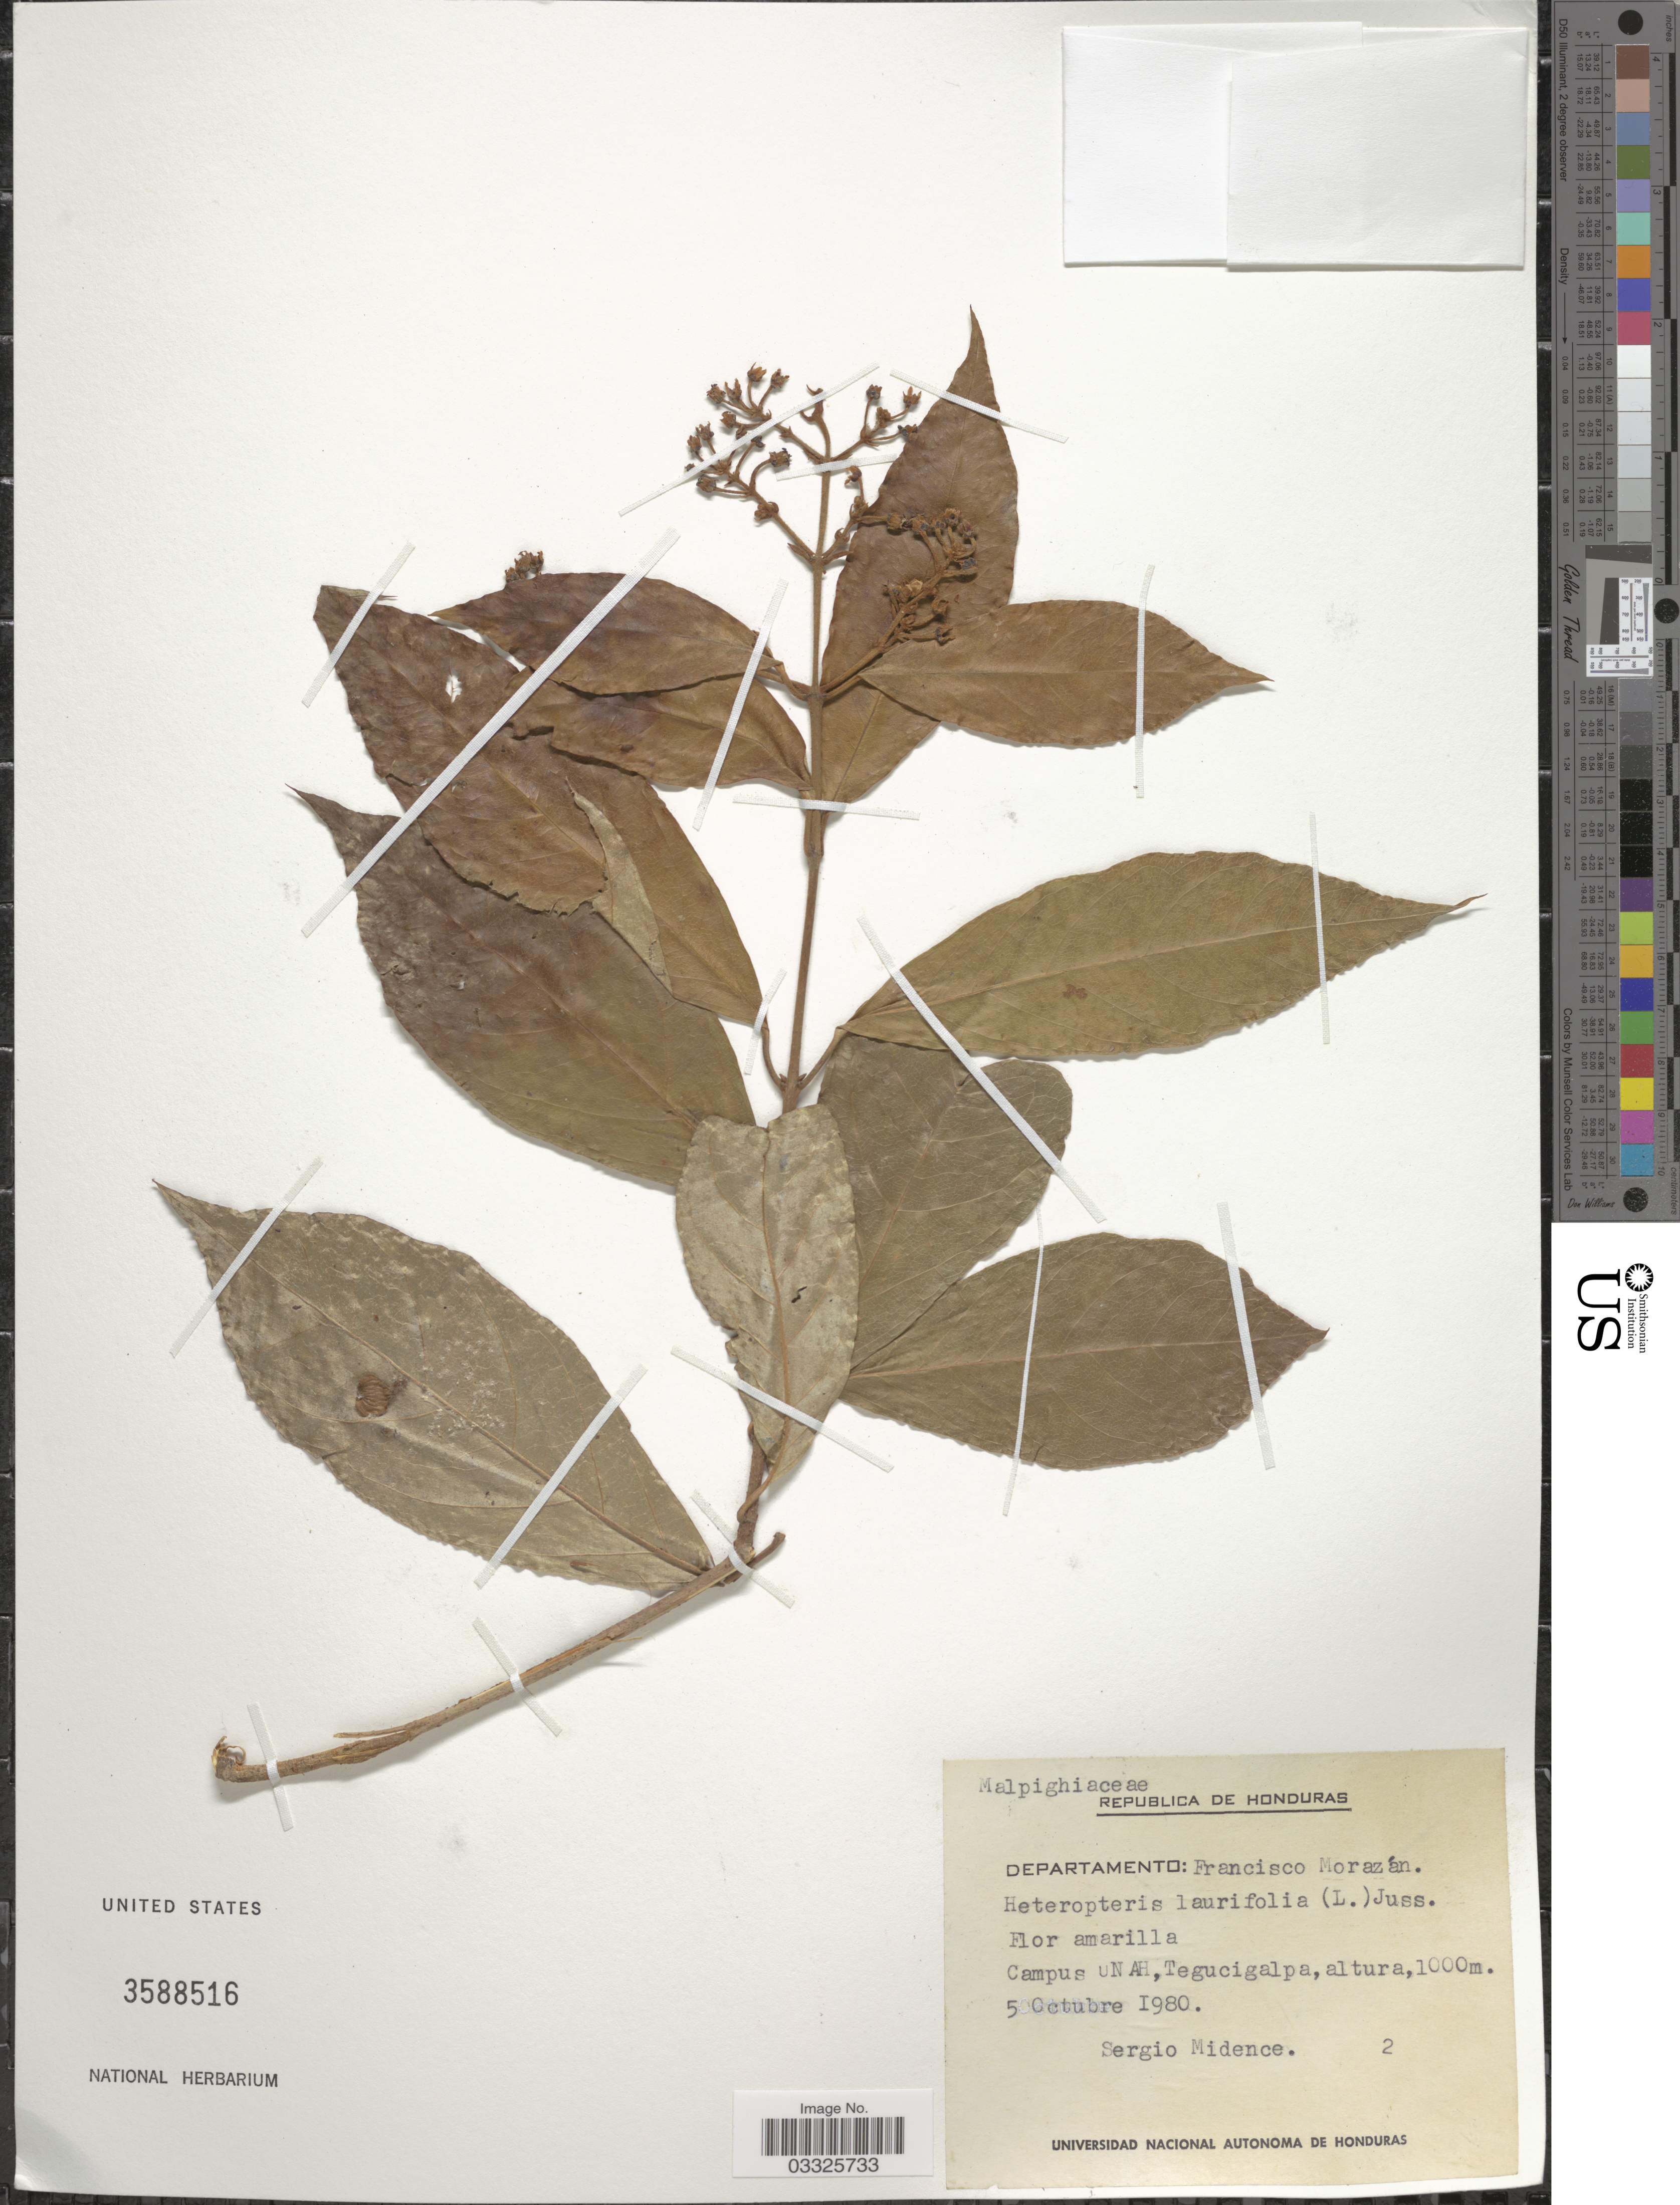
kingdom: Plantae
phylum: Tracheophyta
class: Magnoliopsida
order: Malpighiales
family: Malpighiaceae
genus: Heteropterys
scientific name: Heteropterys laurifolia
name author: (L.) A. Juss.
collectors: S. Midence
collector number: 2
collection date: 1980-10-05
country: Honduras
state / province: Fco. Morazán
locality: Francisco Morazán. Campus UNAH, Tegucigalpa.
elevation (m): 1000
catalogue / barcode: US 3588516